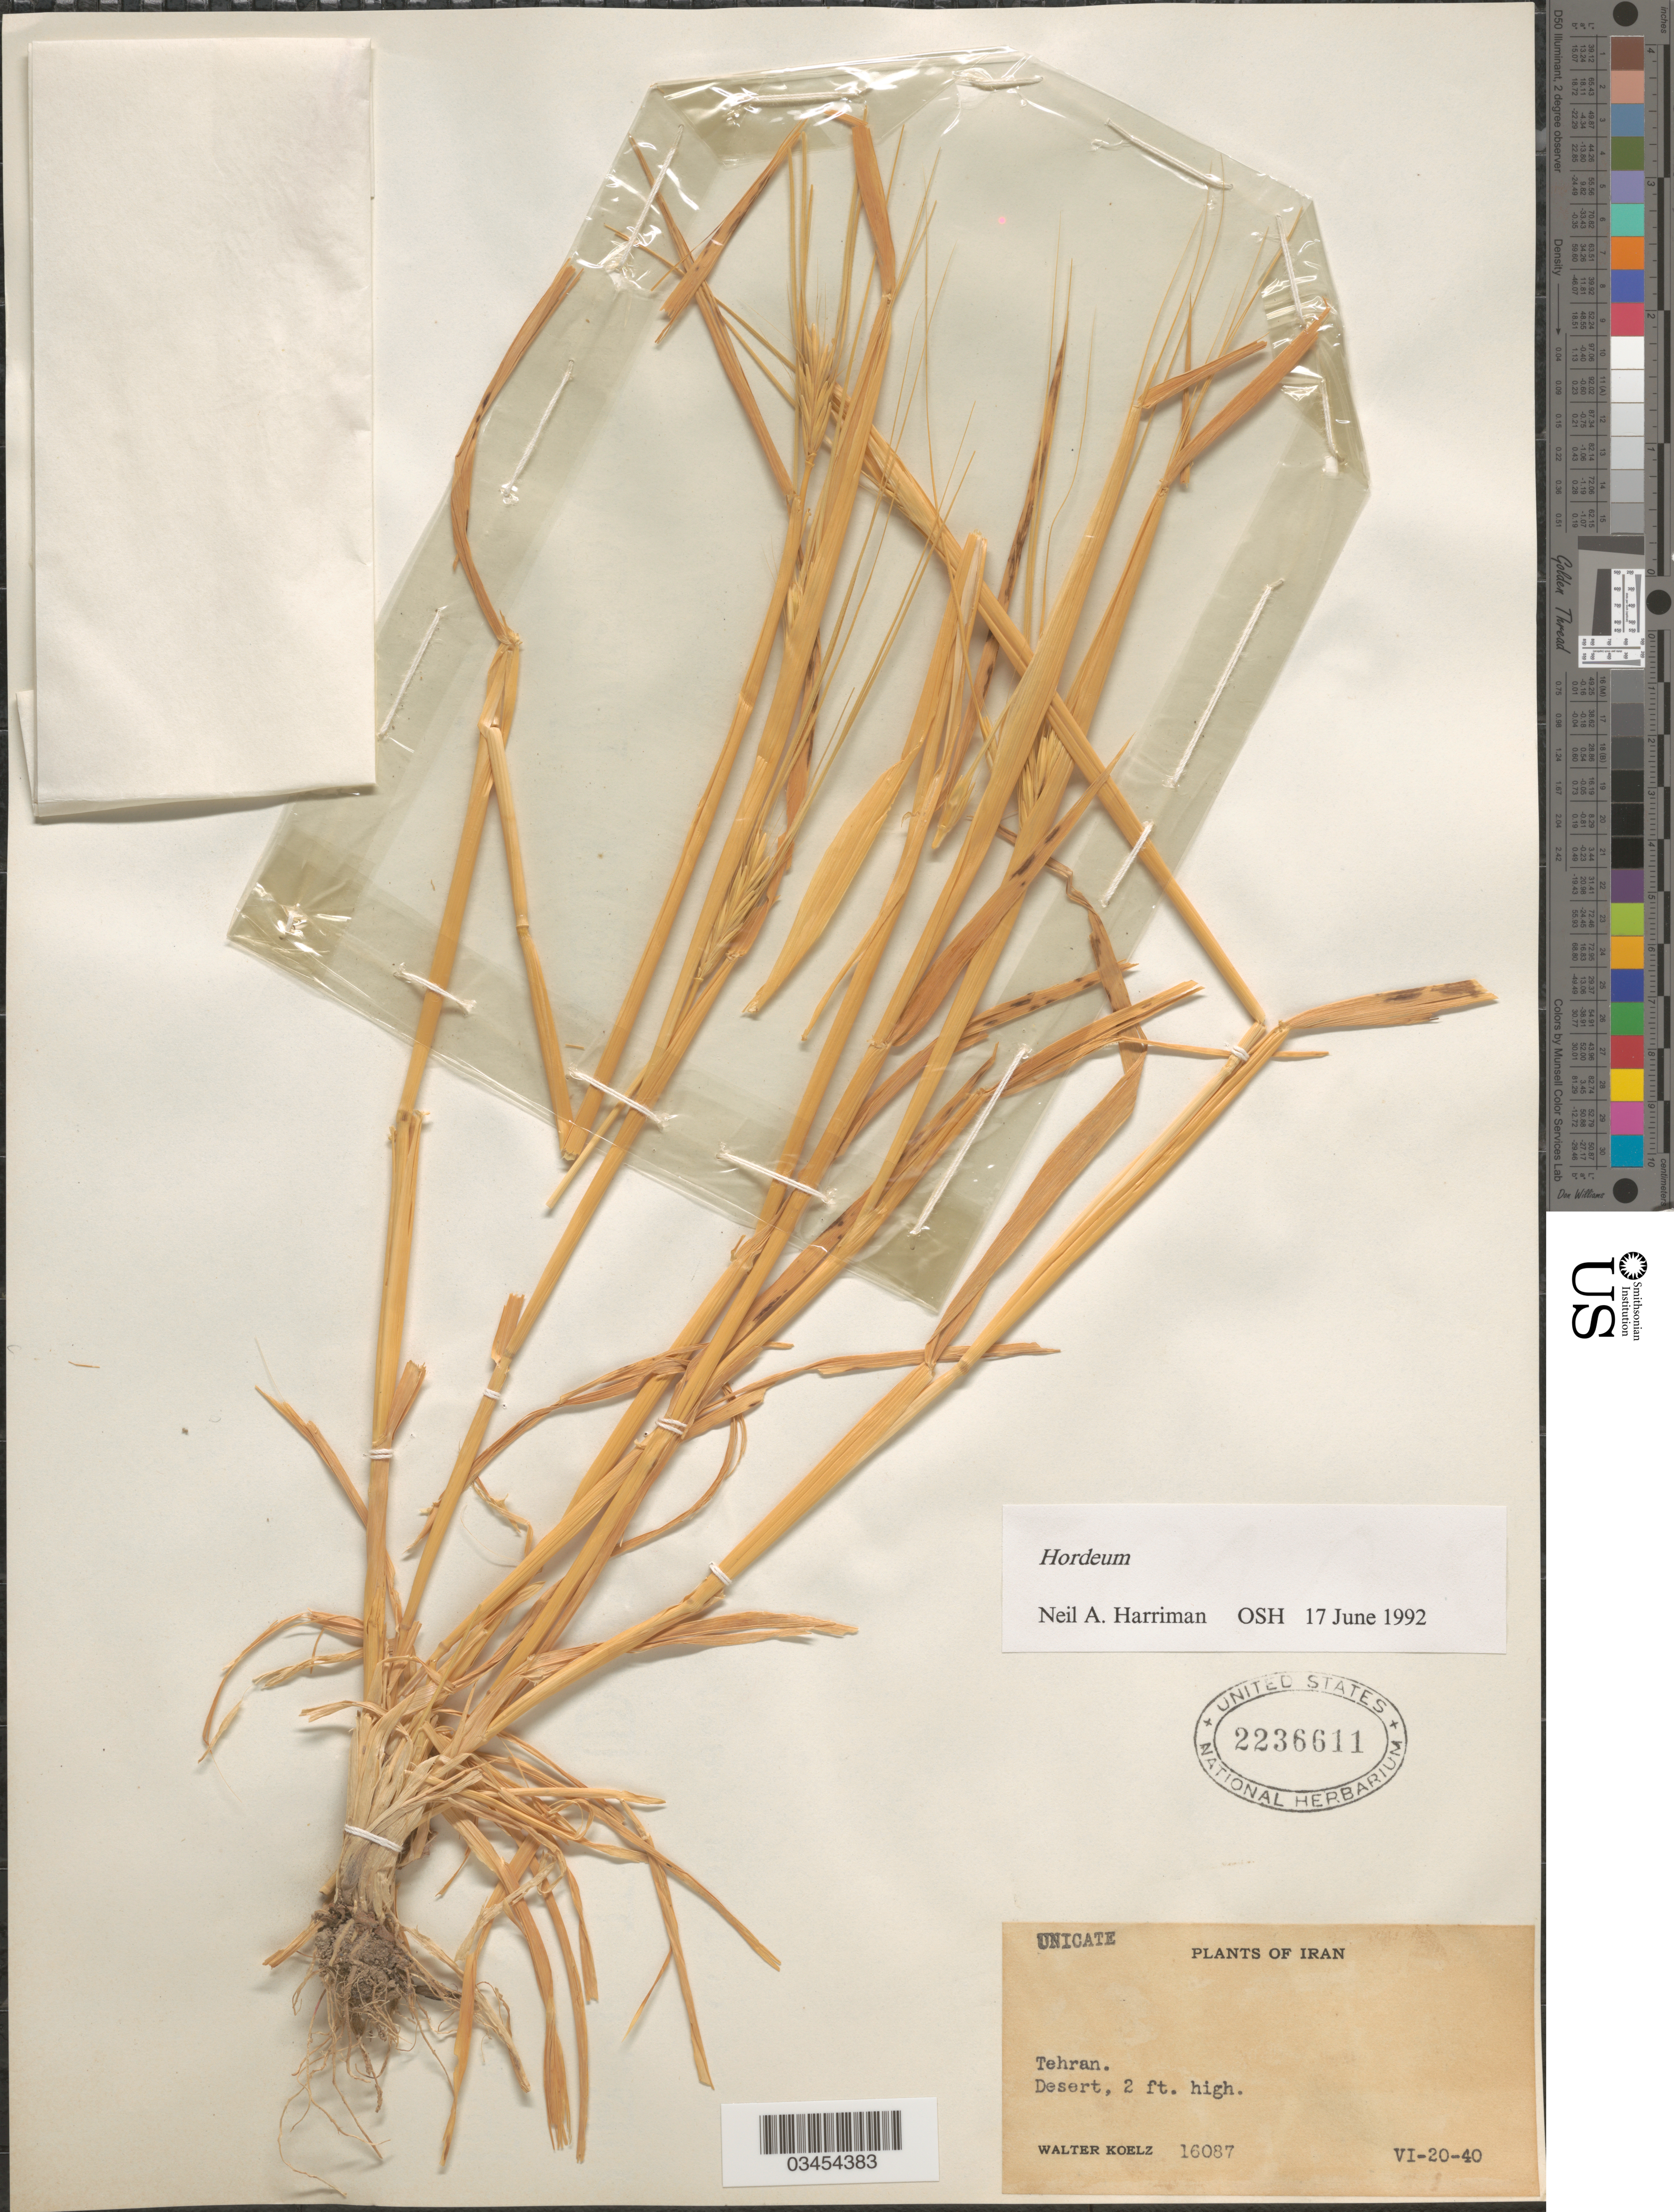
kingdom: Plantae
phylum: Tracheophyta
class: Liliopsida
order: Poales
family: Poaceae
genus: Hordeum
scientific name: Hordeum sp.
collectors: W. N. Koelz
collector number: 16087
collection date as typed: Transcribed d/m/y: 20/6/40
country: Iran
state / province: Tehran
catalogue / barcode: US 2236611